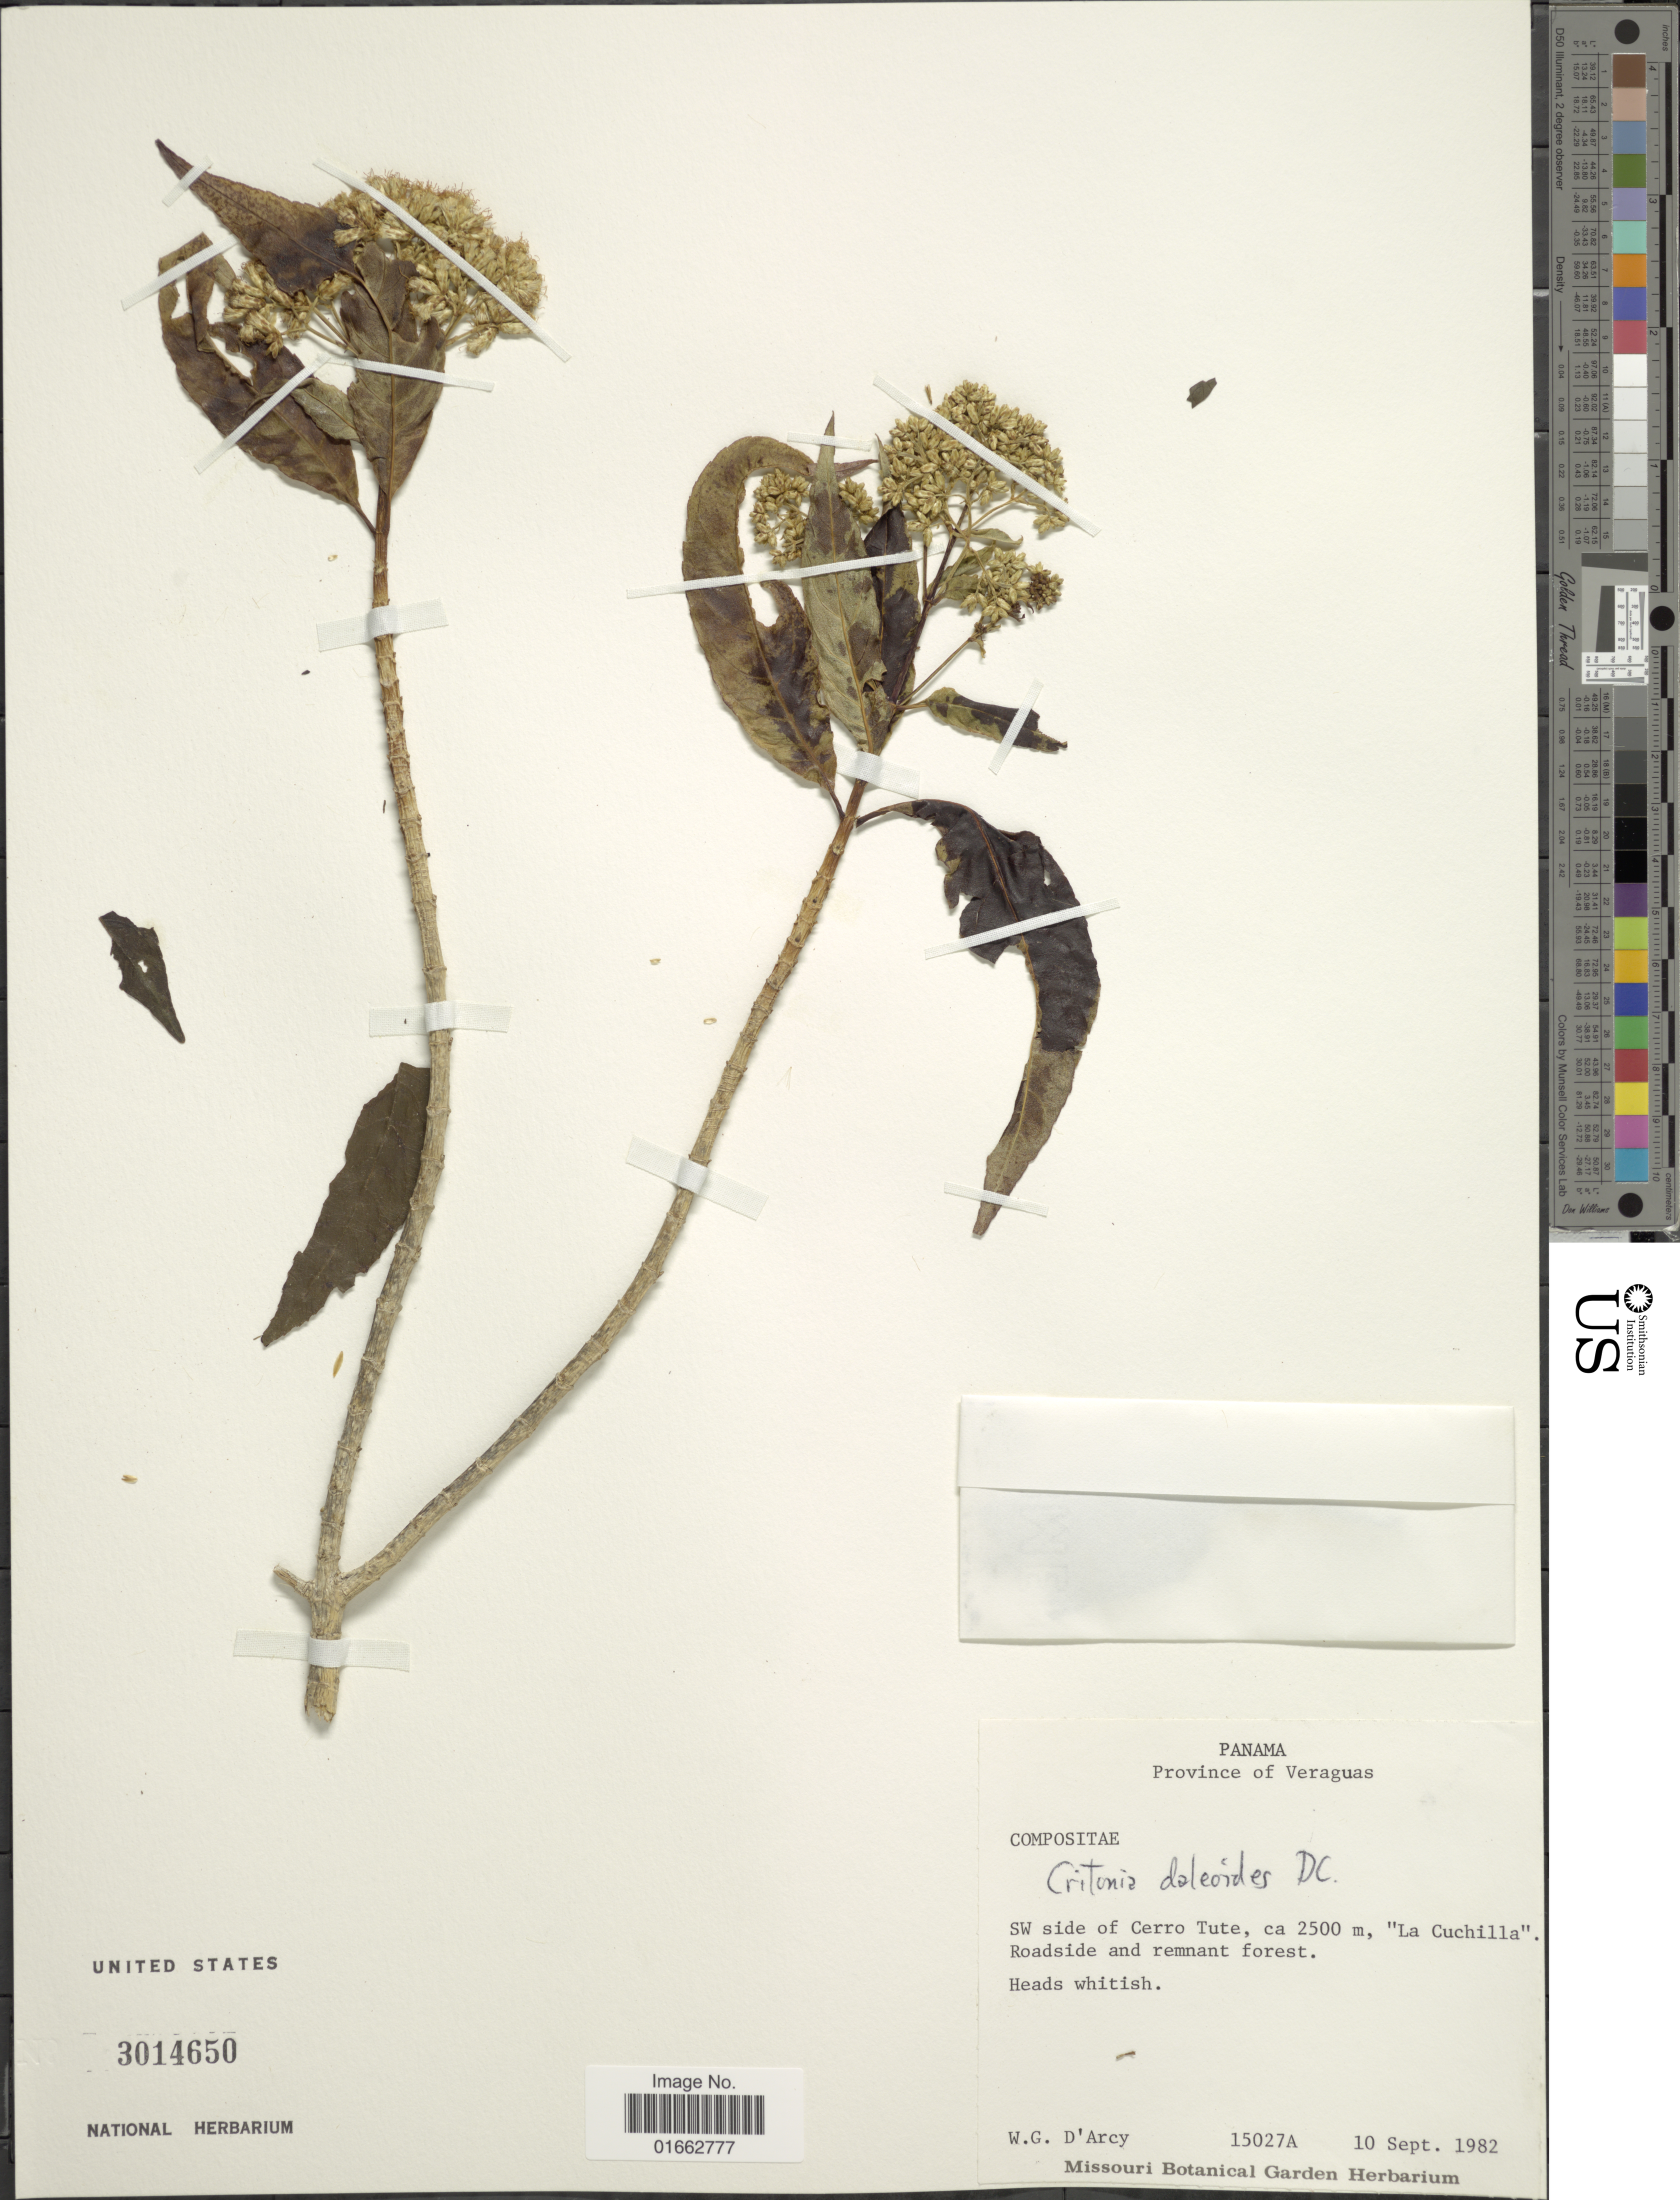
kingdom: Plantae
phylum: Tracheophyta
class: Magnoliopsida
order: Asterales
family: Asteraceae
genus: Critonia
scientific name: Critonia daleoides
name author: DC.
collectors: W. G. D'Arcy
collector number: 15027A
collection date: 1982-09-10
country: Panama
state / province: Veraguas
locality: SW side of Cerro Tute, "La Cuchilla". Roadside and remnant forest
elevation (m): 2500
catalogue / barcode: US 3014650